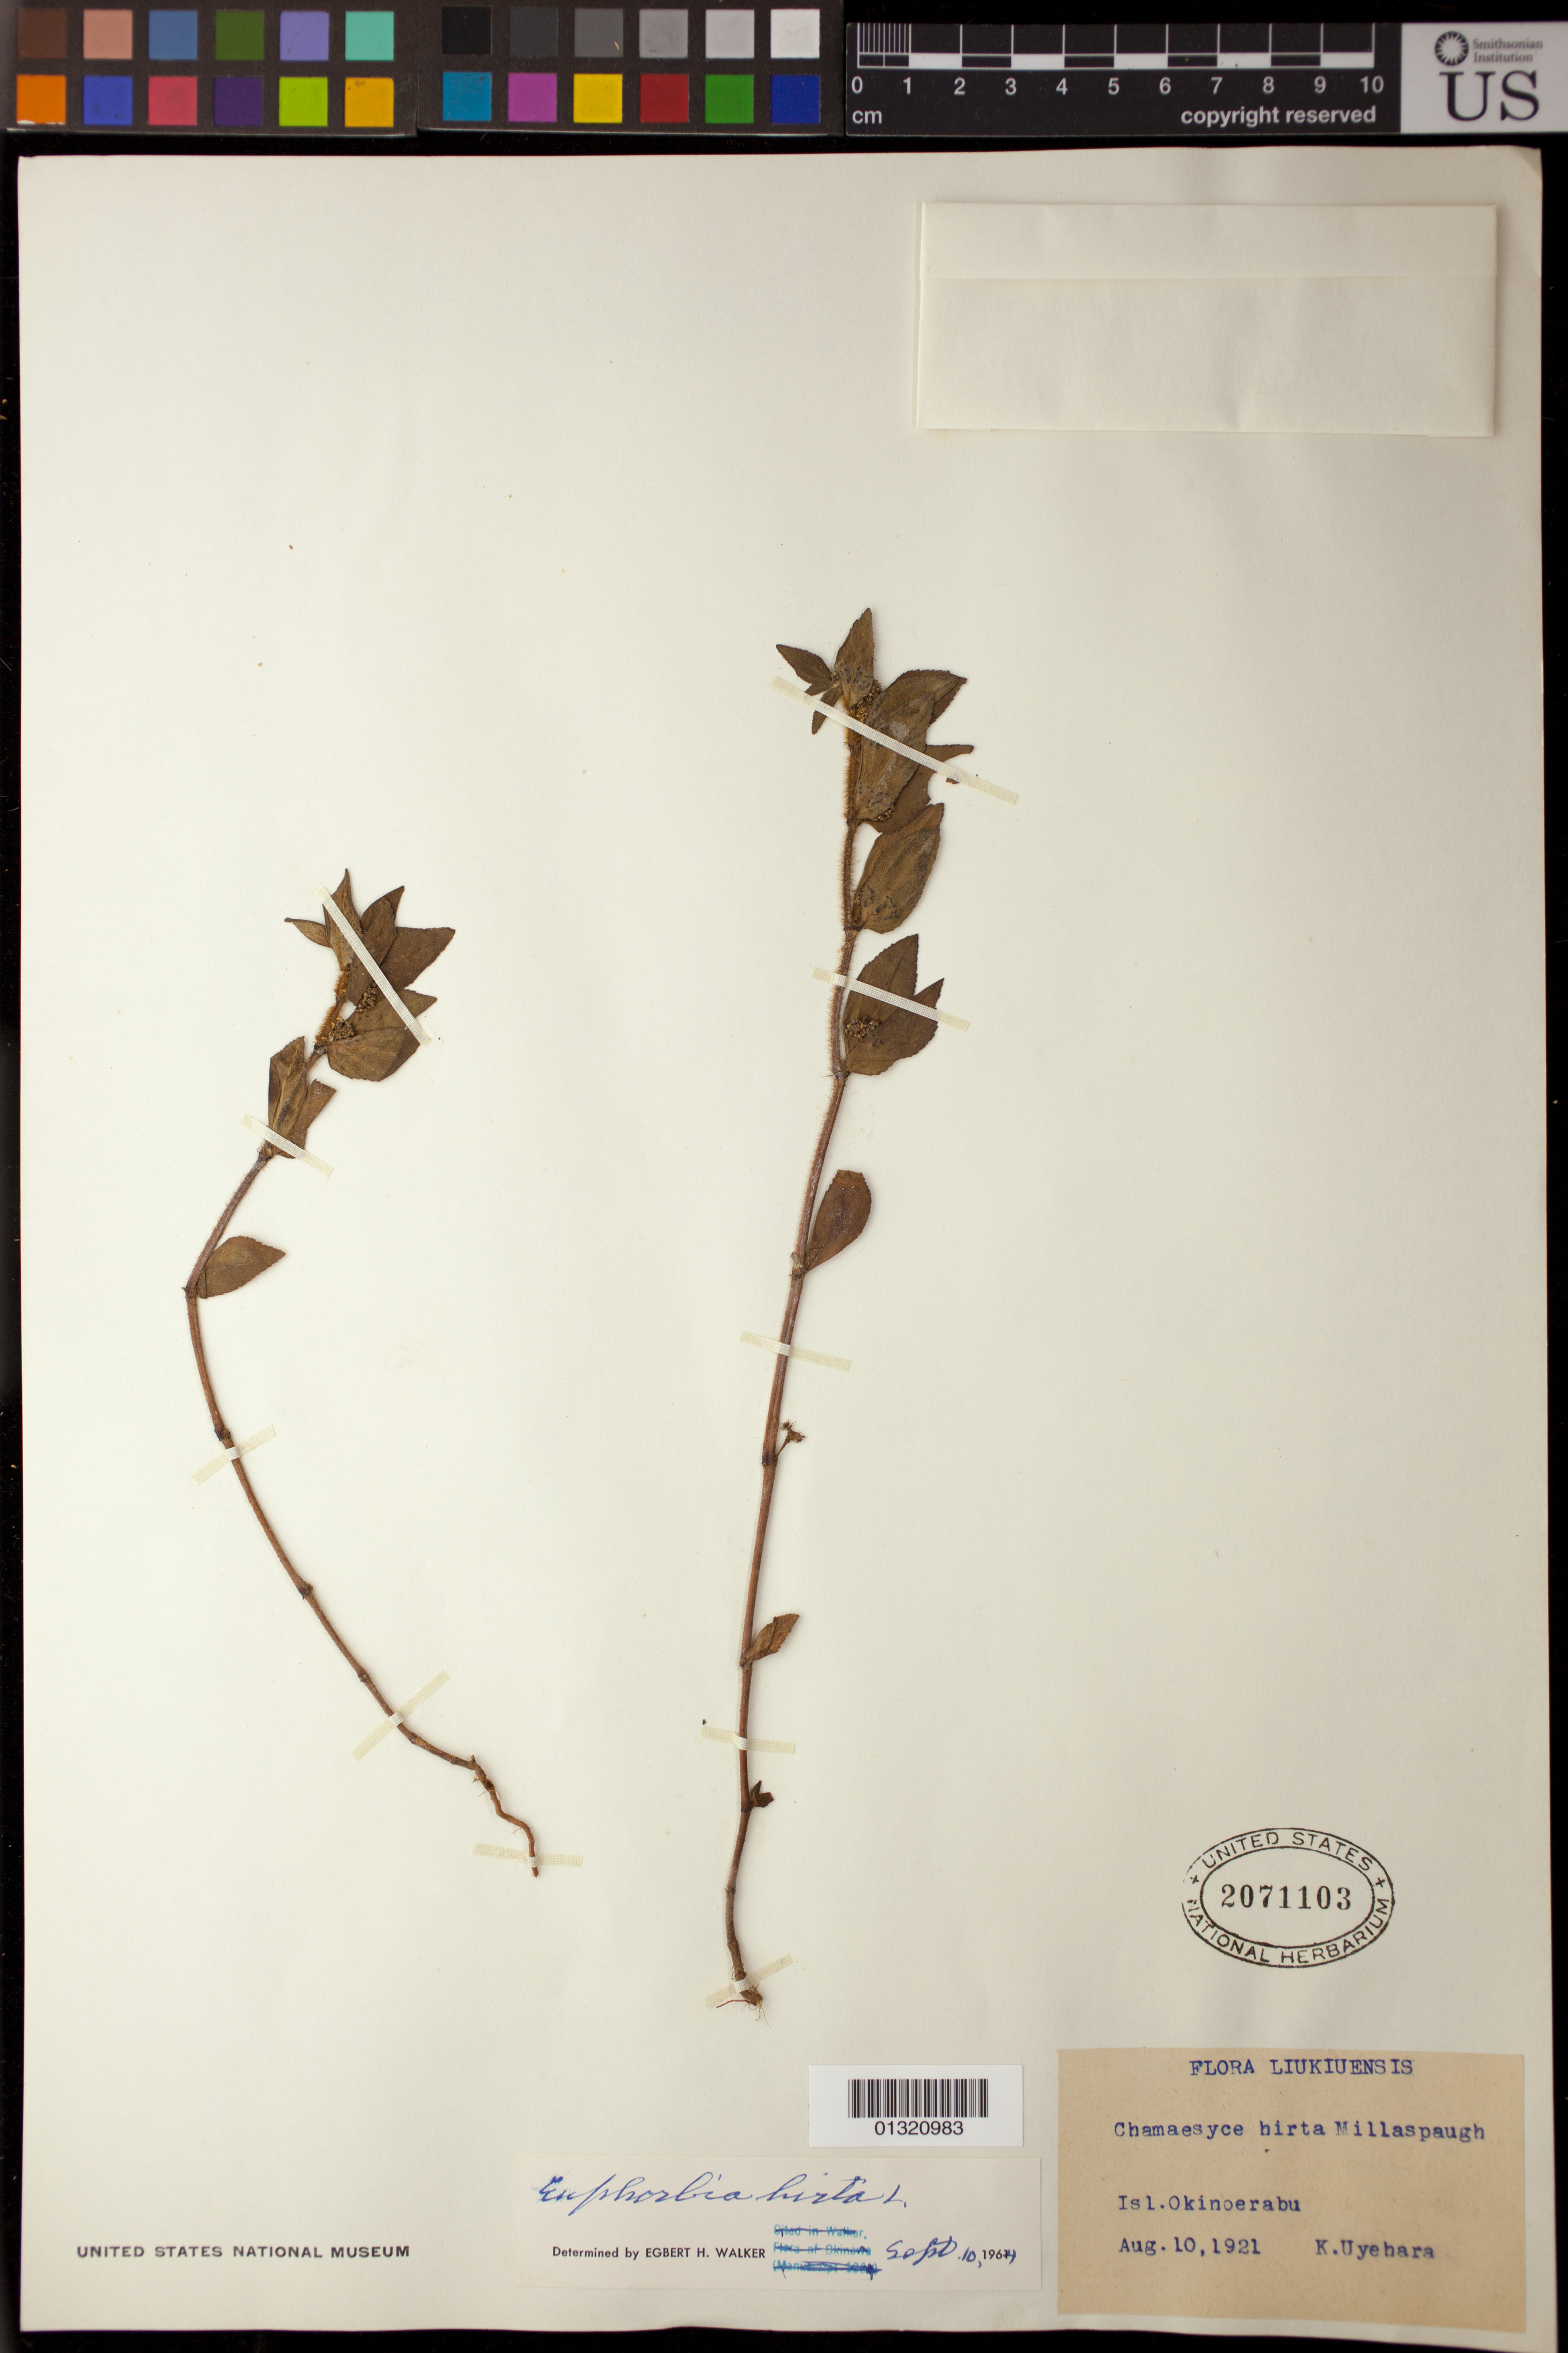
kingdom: Plantae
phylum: Tracheophyta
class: Magnoliopsida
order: Malpighiales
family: Euphorbiaceae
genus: Euphorbia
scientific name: Euphorbia hirta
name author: L.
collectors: K. Uyehara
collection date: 1921-08-10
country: Japan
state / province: Kagosima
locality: Isl. Okinoerabu [Okinoerabujima]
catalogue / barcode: US 2071103